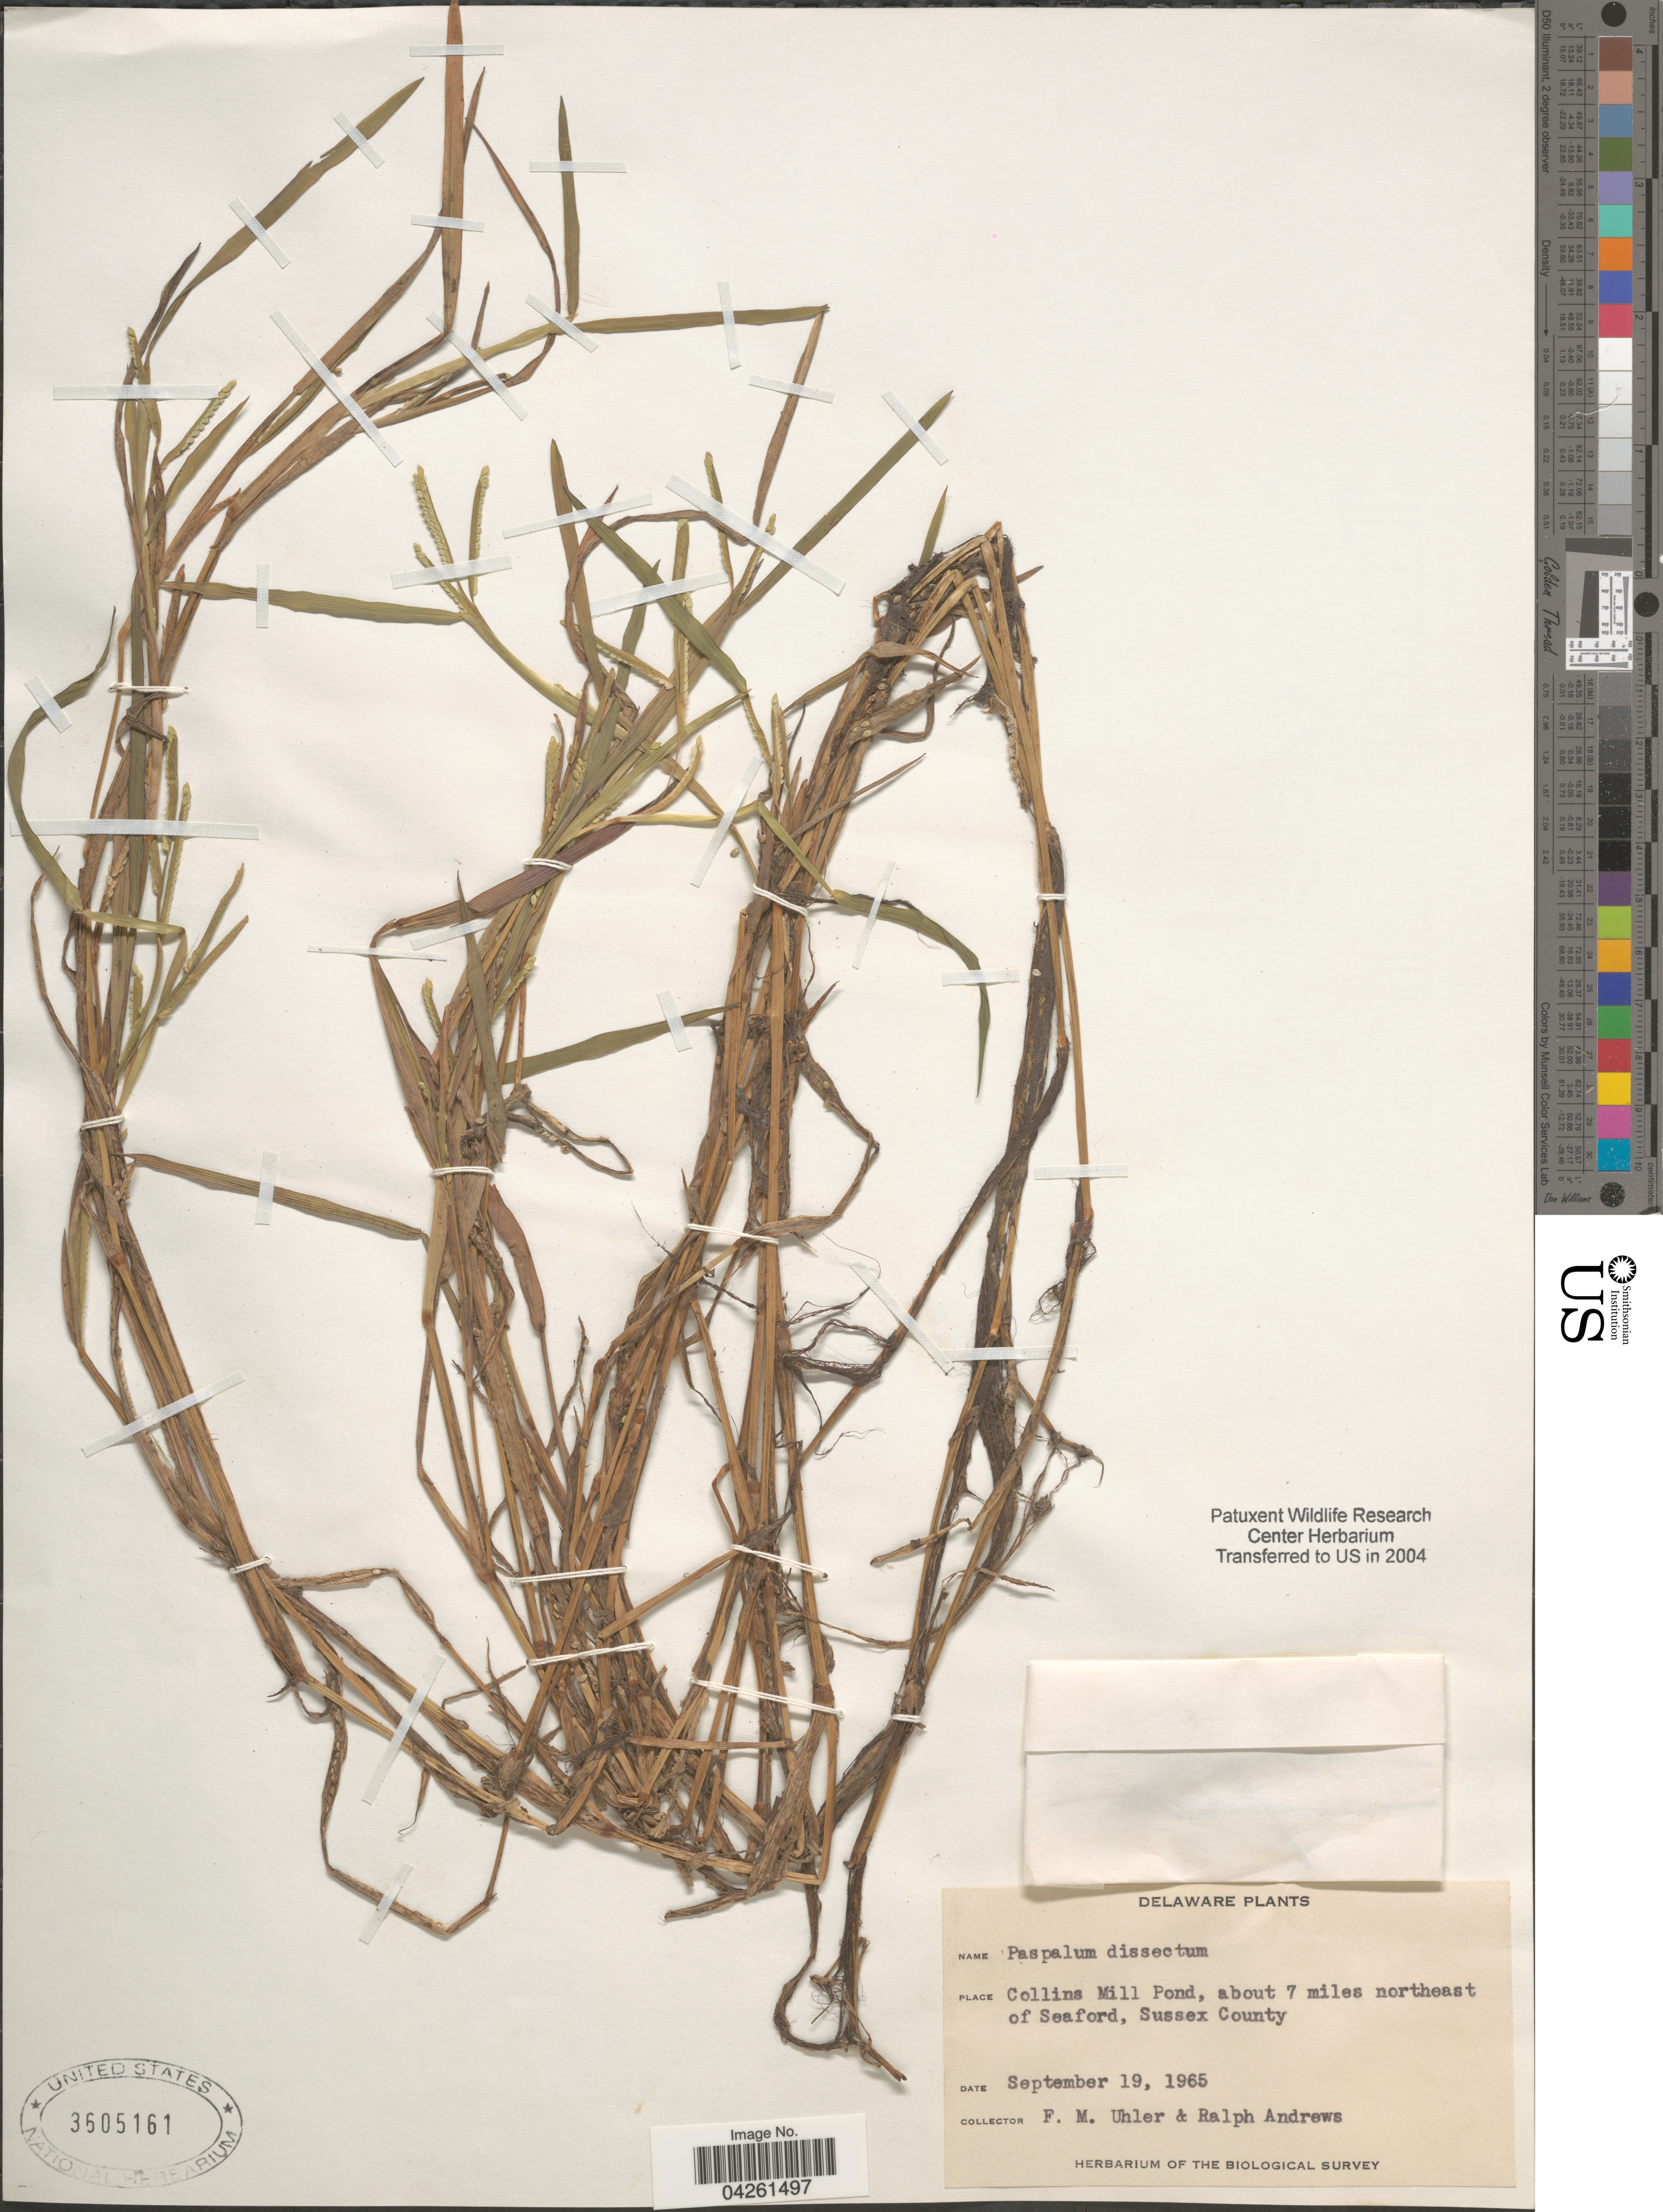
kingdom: Plantae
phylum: Tracheophyta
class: Liliopsida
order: Poales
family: Poaceae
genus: Paspalum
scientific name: Paspalum dissectum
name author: (L.) L.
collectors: F. M. Uhler & R. Andrews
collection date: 1965-09-19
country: United States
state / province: Delaware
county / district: Sussex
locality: Collins Mill Pond, about 7 miles northeast of Seaford, Sussex County. The Biological Survey.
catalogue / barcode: US 3605161